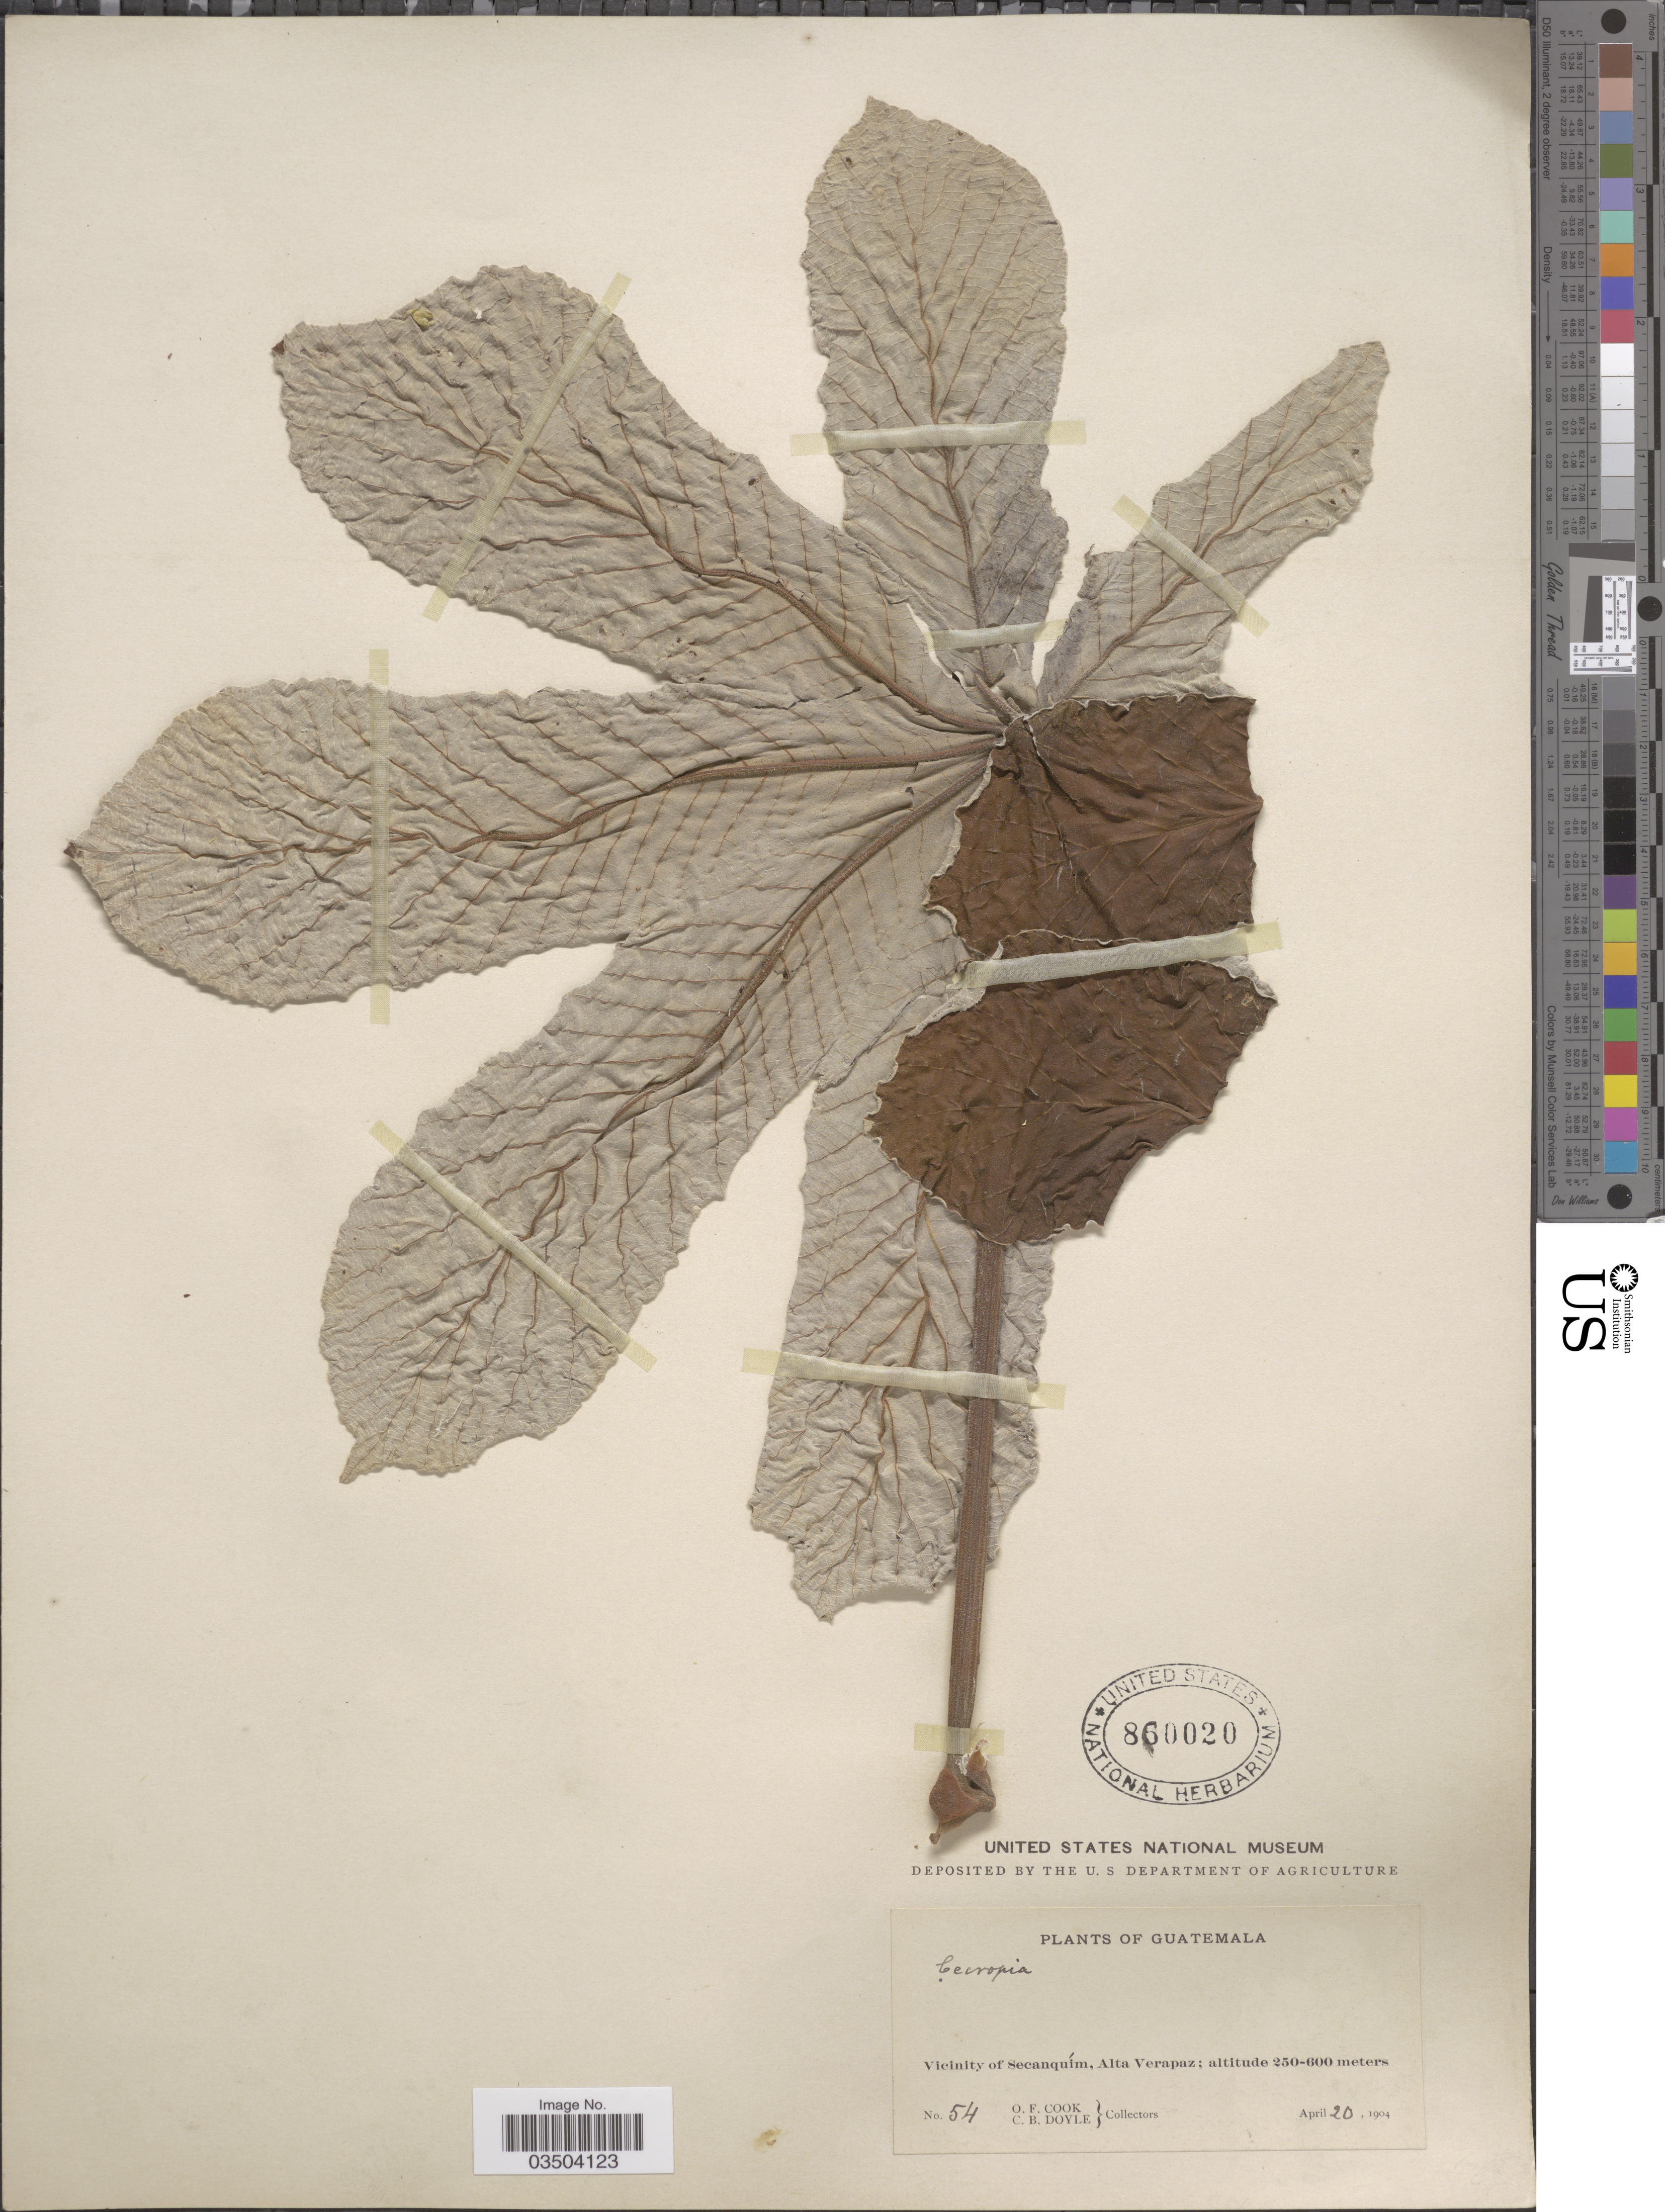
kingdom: Plantae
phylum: Tracheophyta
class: Magnoliopsida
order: Rosales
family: Urticaceae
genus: Cecropia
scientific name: Cecropia peltata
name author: L.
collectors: O. F. Cook & C. Doyle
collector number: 54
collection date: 1904-04-20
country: Guatemala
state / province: Alta Verapaz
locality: Vicinity of Secanquím.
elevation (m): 250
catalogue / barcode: US 860020